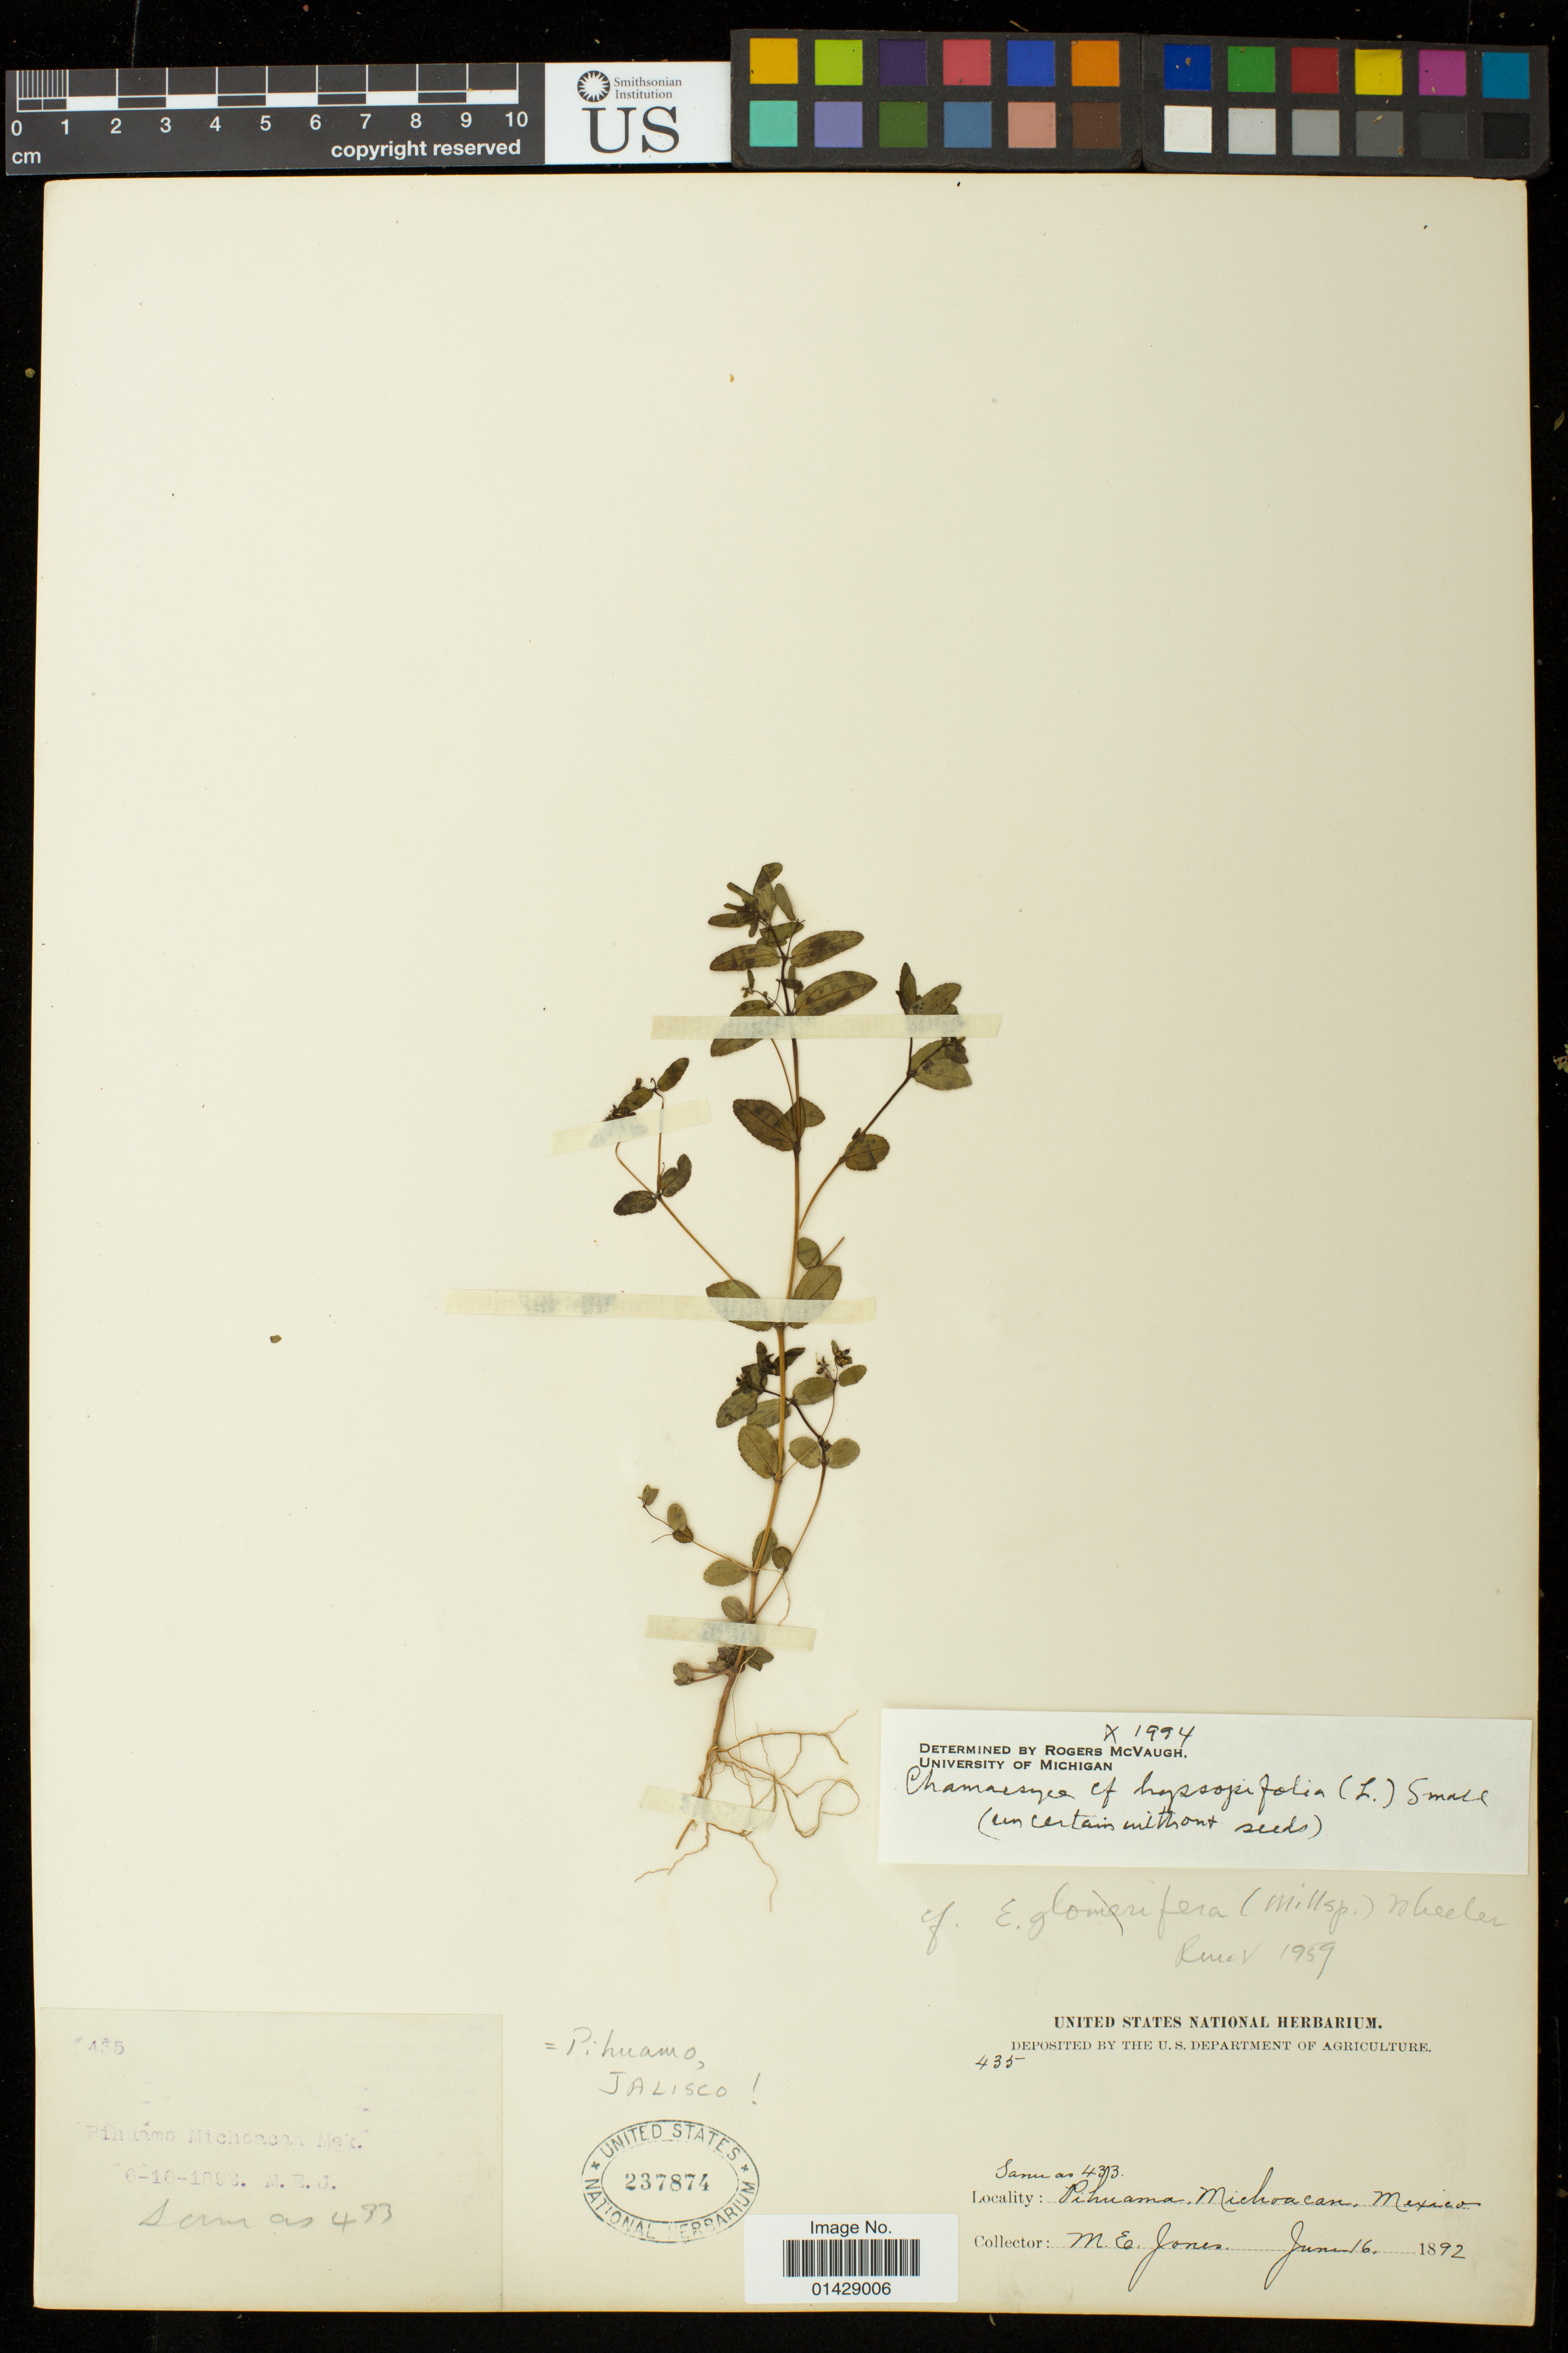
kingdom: Plantae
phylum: Tracheophyta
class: Magnoliopsida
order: Malpighiales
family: Euphorbiaceae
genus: Euphorbia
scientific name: Euphorbia hyssopifolia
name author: L.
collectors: M. E. Jones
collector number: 435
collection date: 1892-06-16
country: Mexico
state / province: Michoacán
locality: Pihuama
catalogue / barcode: US 237874